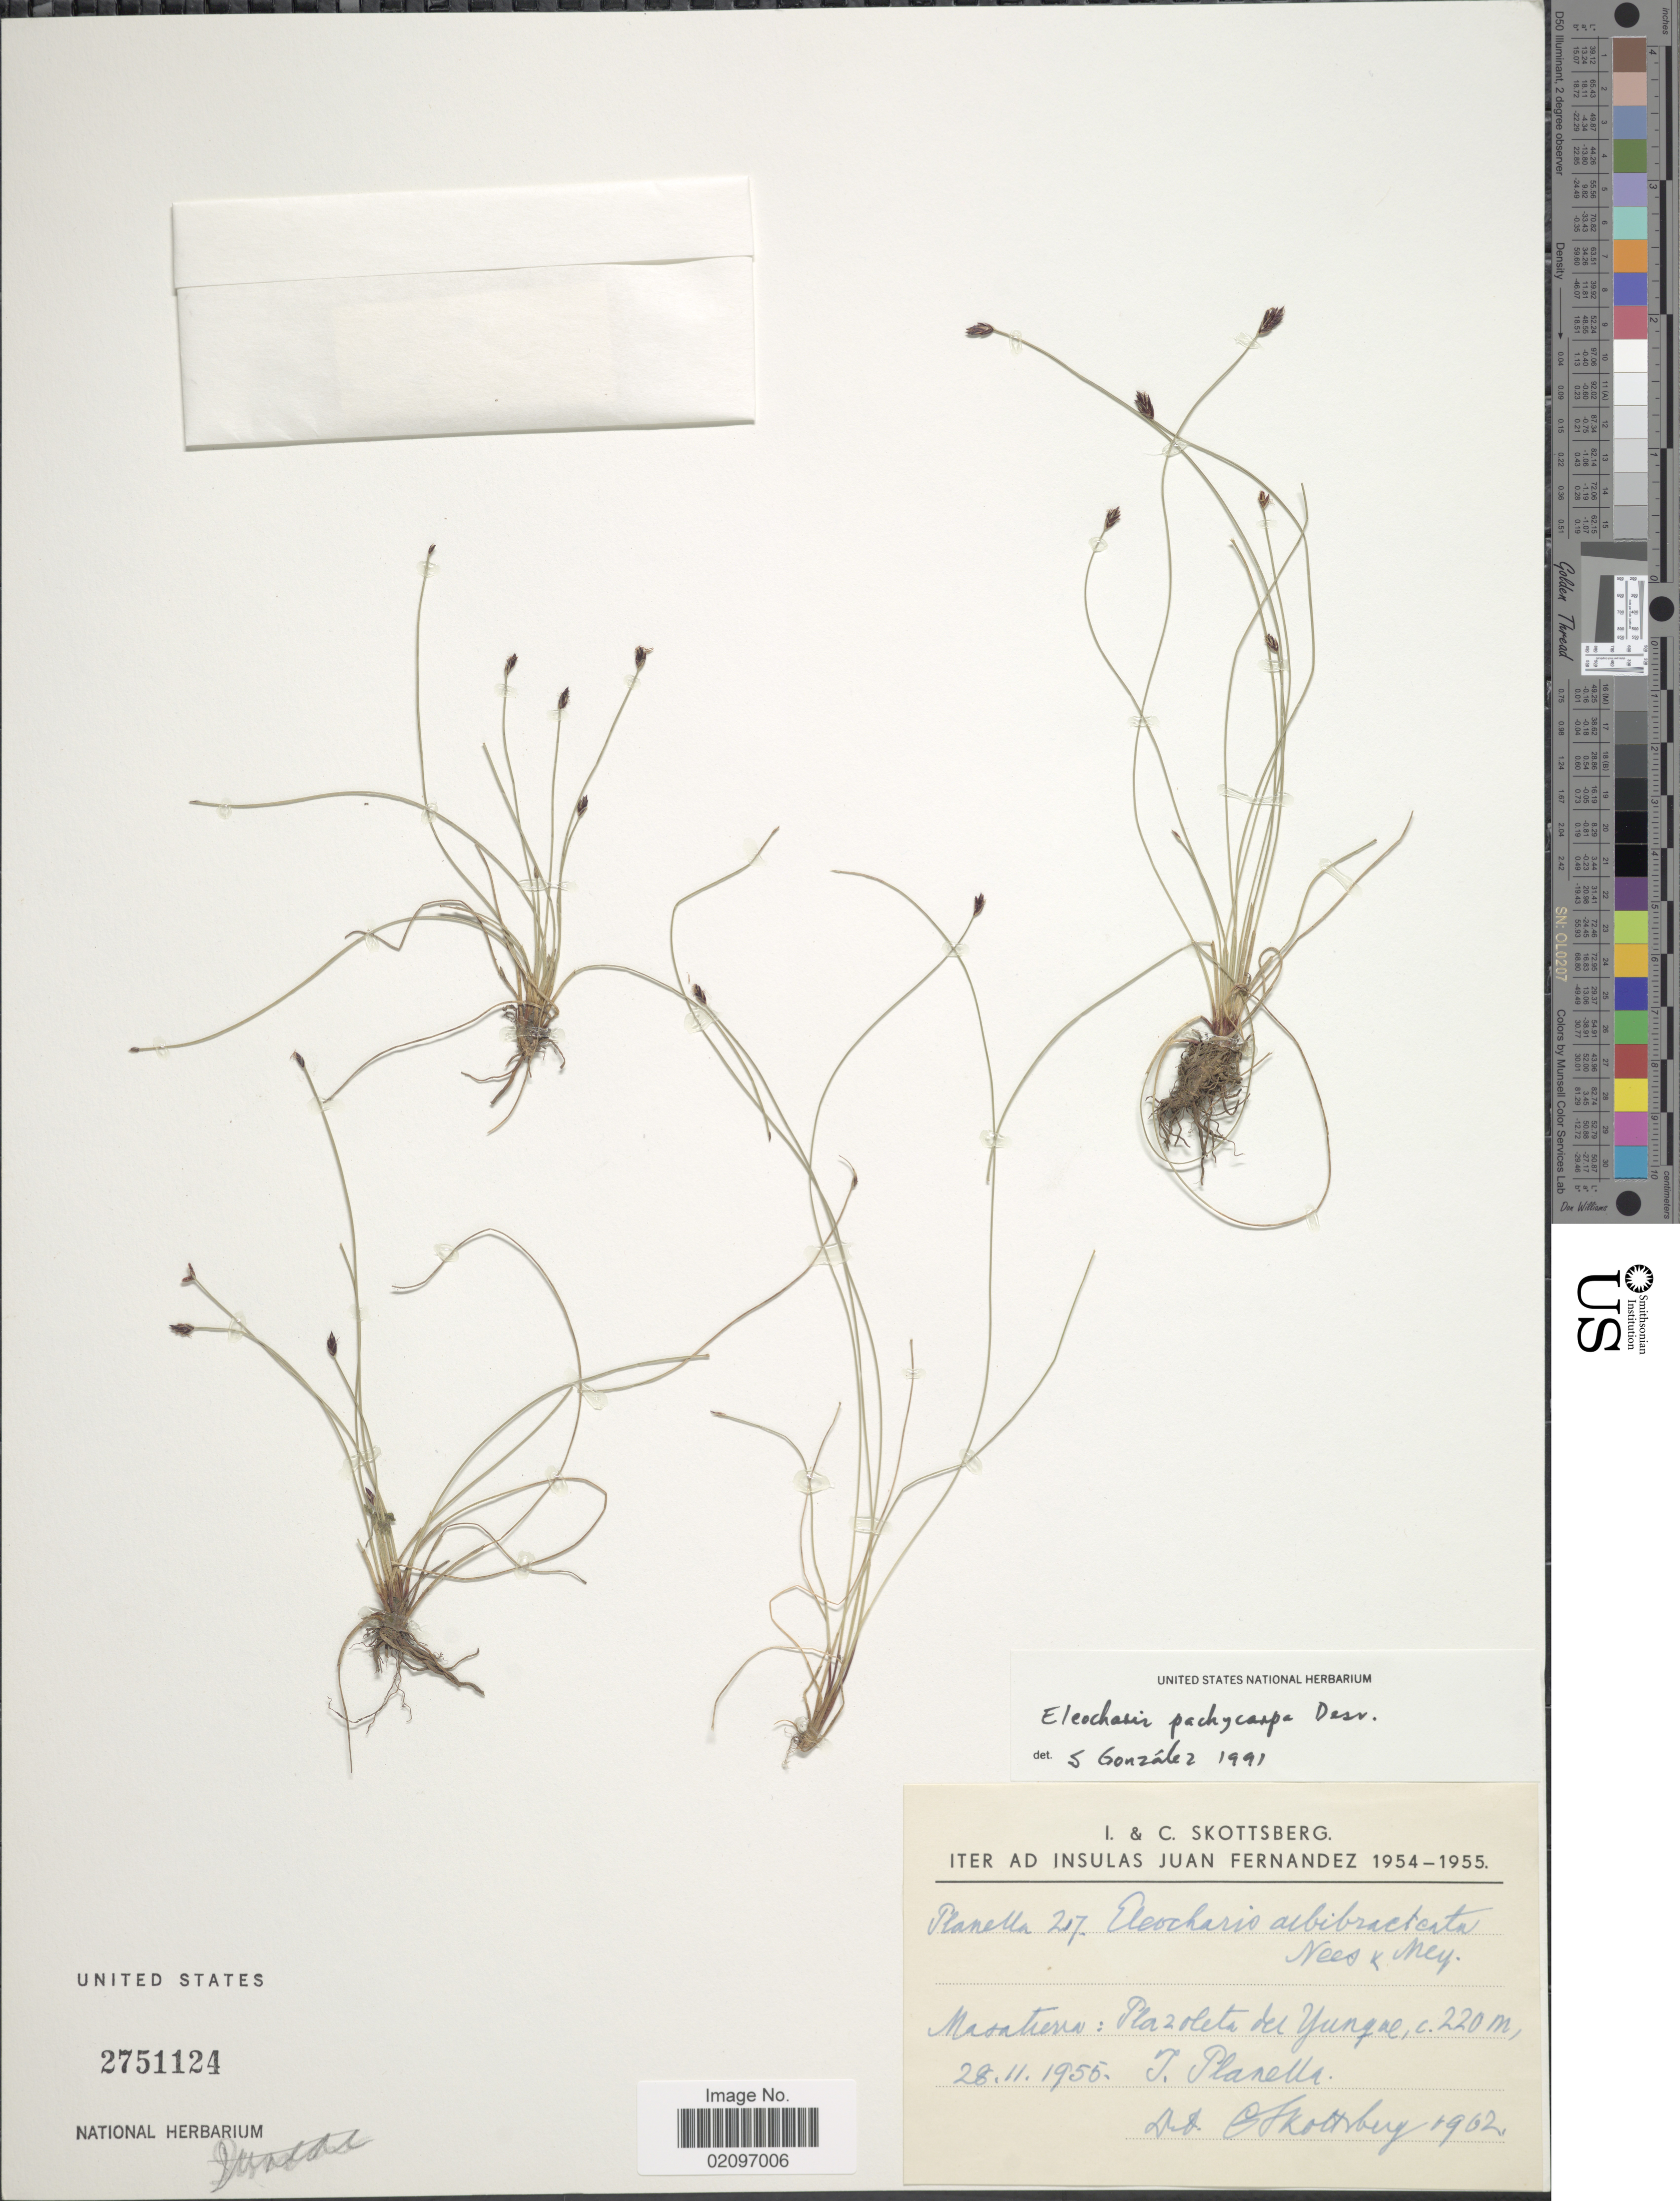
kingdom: Plantae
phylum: Tracheophyta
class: Liliopsida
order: Poales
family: Cyperaceae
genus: Eleocharis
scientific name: Eleocharis pachycarpa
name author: É. Desv.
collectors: I. Planella & C. Skottsberg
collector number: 27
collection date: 1955-11-28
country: Chile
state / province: Valparaíso (V)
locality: Masatierra: Plazoleta del Yunque. Insulas Juan Fernandez.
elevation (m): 220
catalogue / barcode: US 2751124